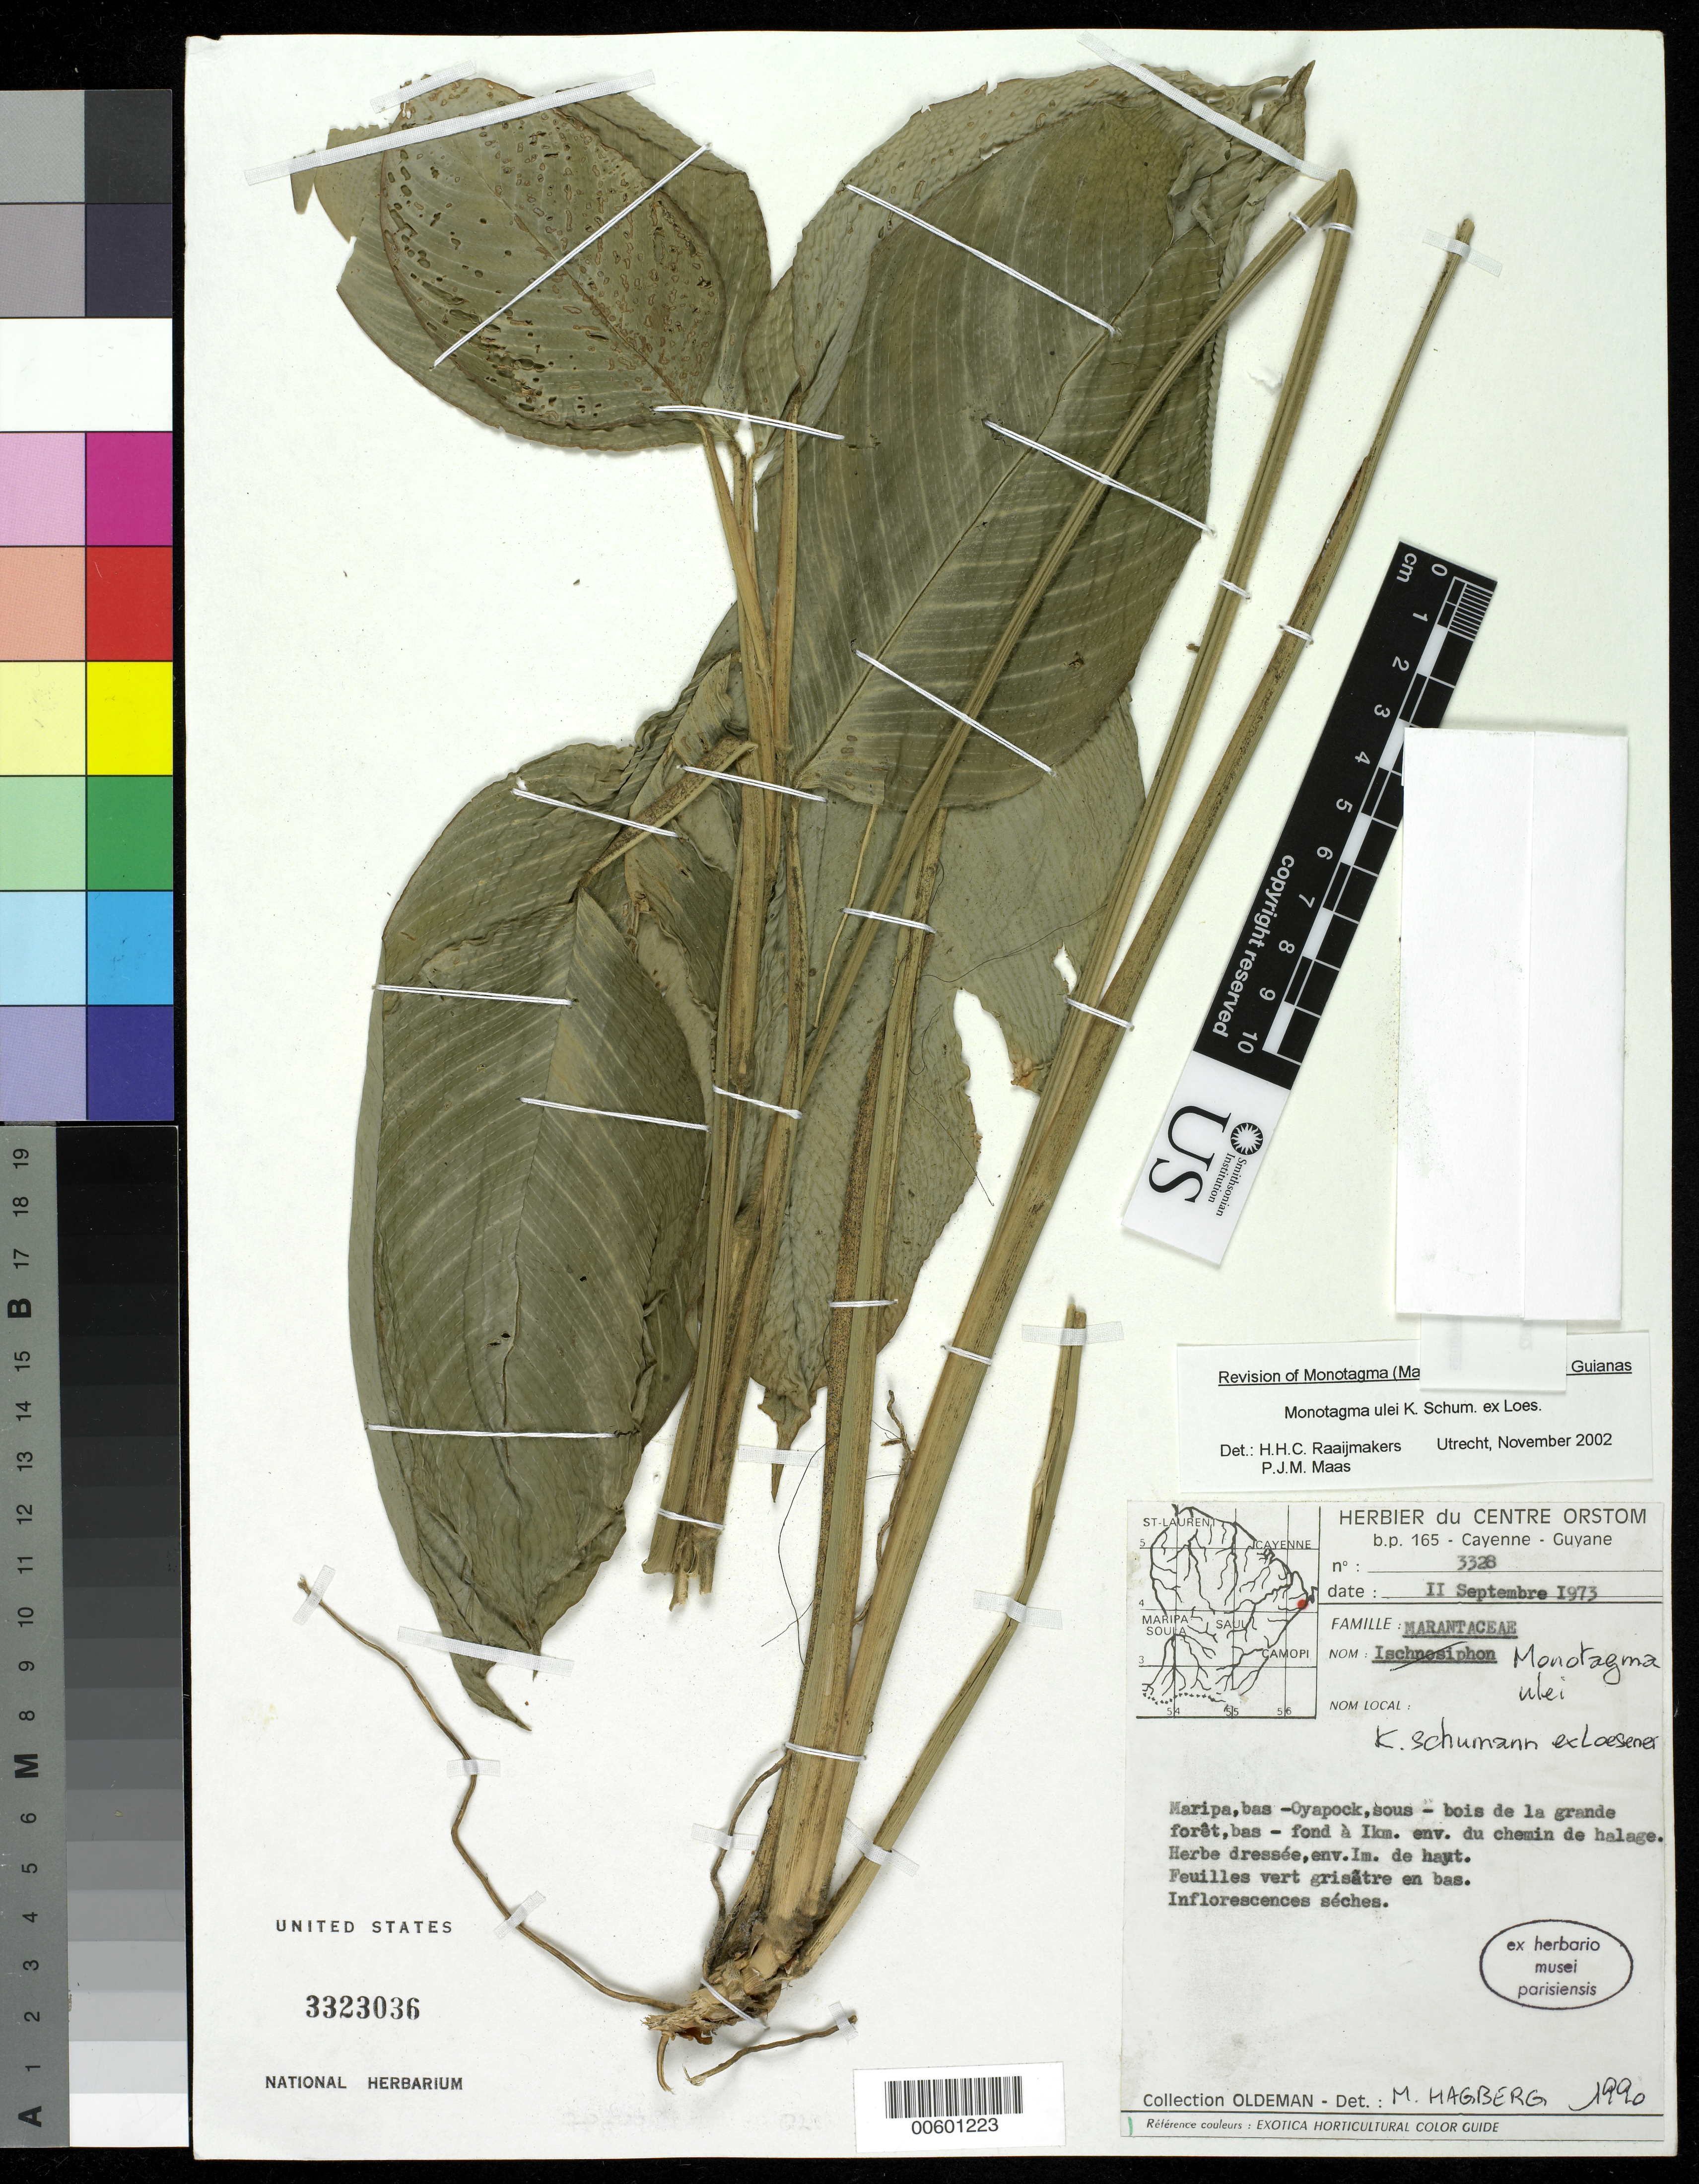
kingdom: Plantae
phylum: Tracheophyta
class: Liliopsida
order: Zingiberales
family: Marantaceae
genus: Monotagma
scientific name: Monotagma ulei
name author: K. Schum.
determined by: Hagberg, M.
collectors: R. Oldeman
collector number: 3328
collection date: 1973-09-11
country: French Guiana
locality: Maripa, on Oyapock River, undergrowth of forest about 1 km from towpath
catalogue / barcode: US 3323036